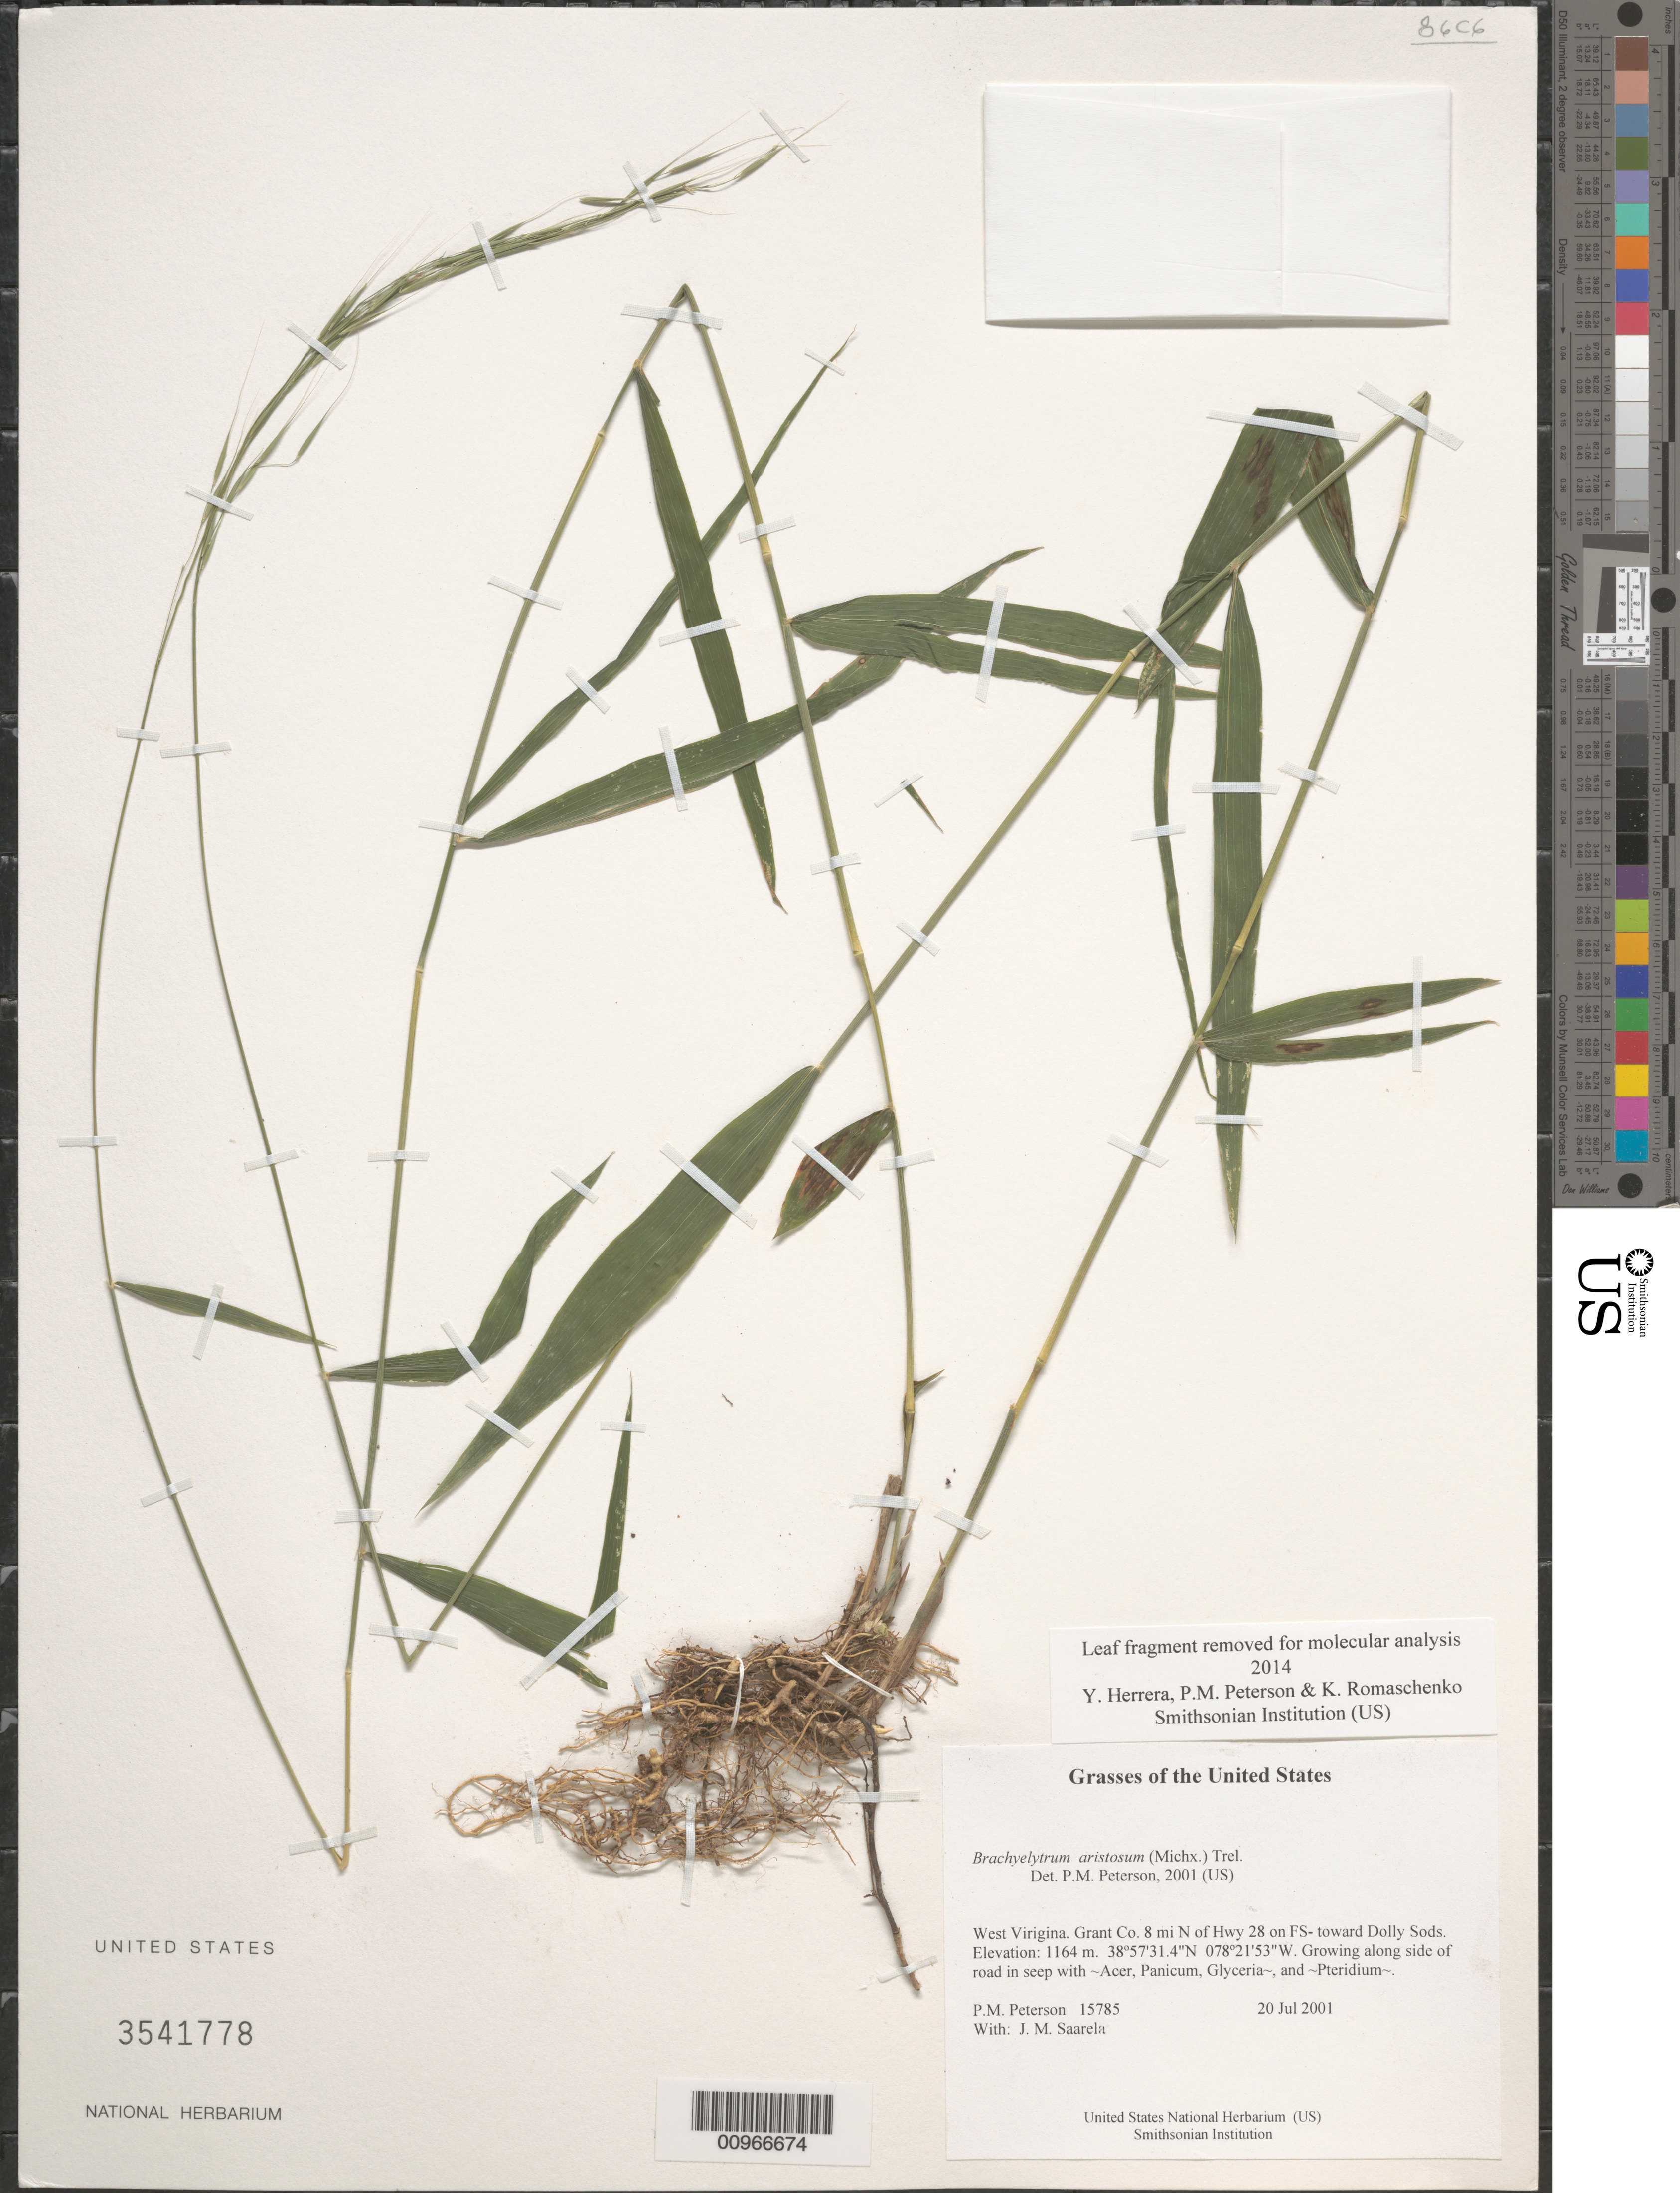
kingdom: Plantae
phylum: Tracheophyta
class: Liliopsida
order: Poales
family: Poaceae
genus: Brachyelytrum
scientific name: Brachyelytrum aristosum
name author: (Michx.) P. Beauv. ex Trel.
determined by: Peterson, Paul M., (BOT), Smithsonian Institution - National Museum of Natural History (UNITED STATES)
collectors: P. M. Peterson & J. Saarela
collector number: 15785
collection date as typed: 20 Jul 2001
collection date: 2001-07-20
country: United States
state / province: West Virginia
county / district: Grant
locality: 8 mi N of Hwy 28 on FS- toward Dolly Sods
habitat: Growing along side of road in seep with ~Acer, Panicum, Glyceria~, and ~Pteridium~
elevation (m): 1164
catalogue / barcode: US 3541778